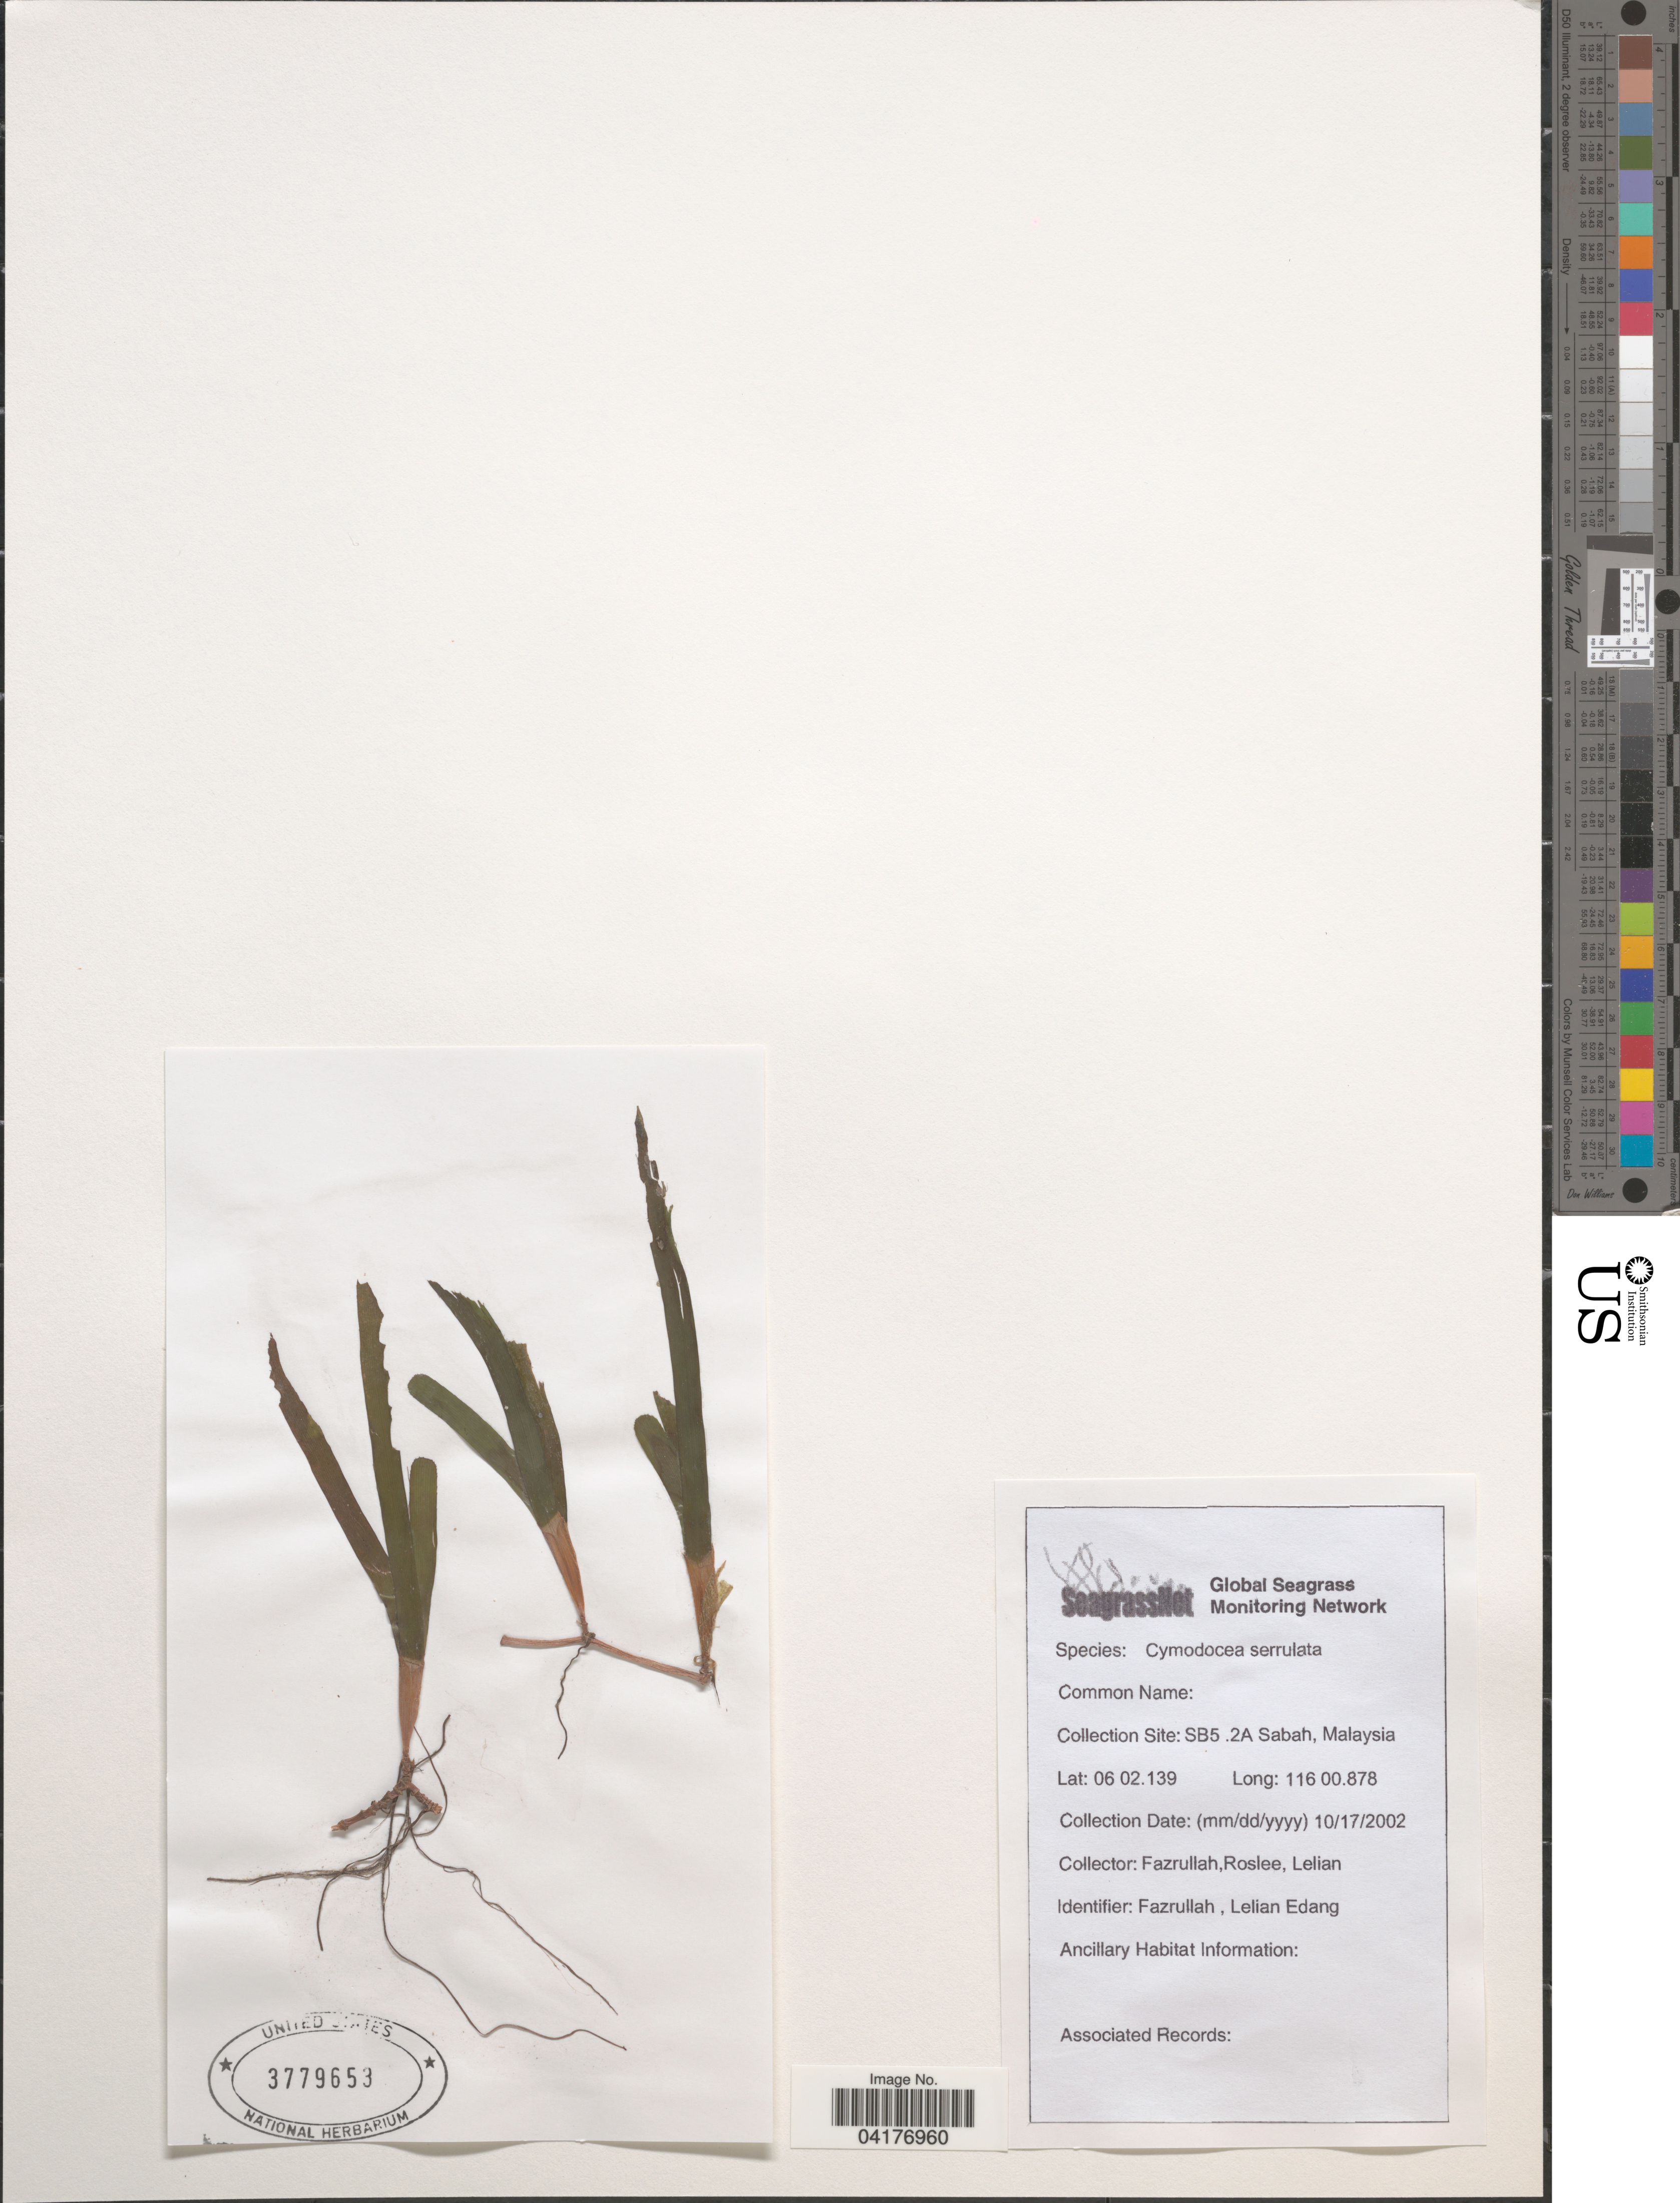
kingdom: Plantae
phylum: Tracheophyta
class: Liliopsida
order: Alismatales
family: Cymodoceaceae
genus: Cymodocea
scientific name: Cymodocea serrulata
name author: (R. Br.) Magnus & Ashers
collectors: Fazrullah, Roslee & Lelian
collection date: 2002-10-17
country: Malaysia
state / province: Sabah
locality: Collection Site: SB5.2A Sabah, Malaysia.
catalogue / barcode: US 3779653